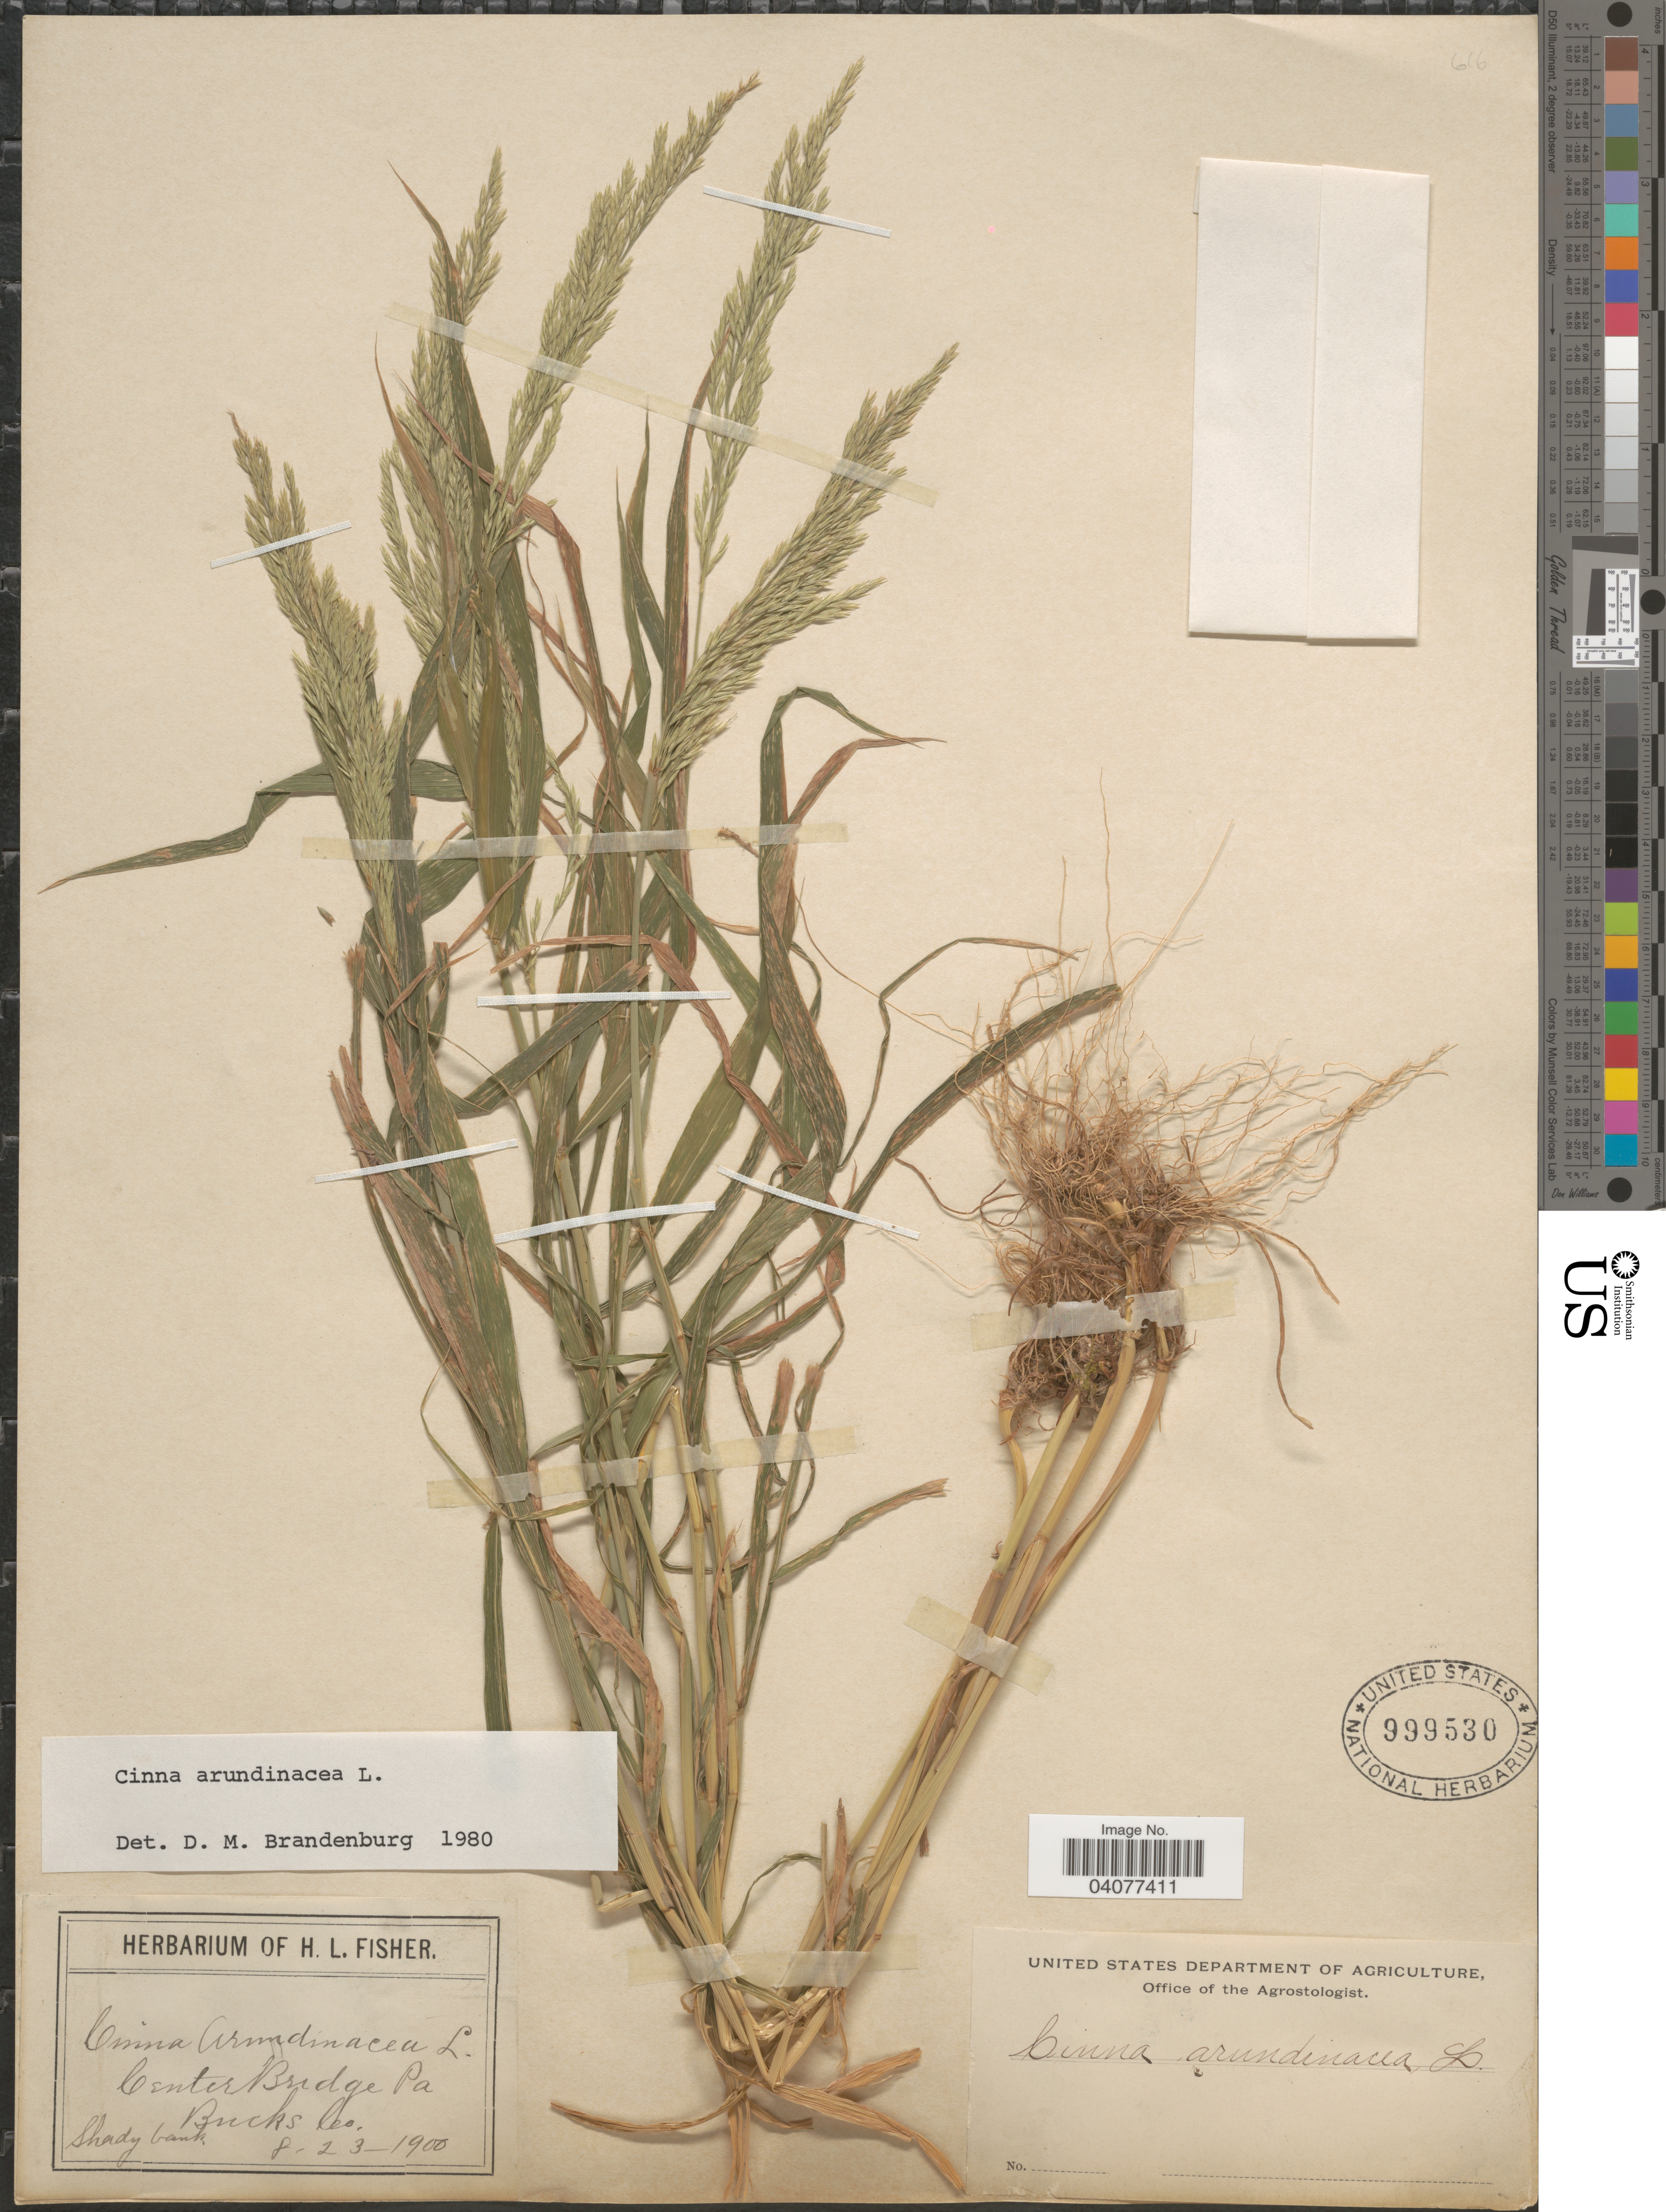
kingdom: Plantae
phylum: Tracheophyta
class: Liliopsida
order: Poales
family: Poaceae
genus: Cinna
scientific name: Cinna arundinacea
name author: L.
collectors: ex herb. of H. L. Fisher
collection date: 1900-08-23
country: United States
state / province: Pennsylvania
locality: Center Bridge. Bucks Co.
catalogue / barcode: US 999530